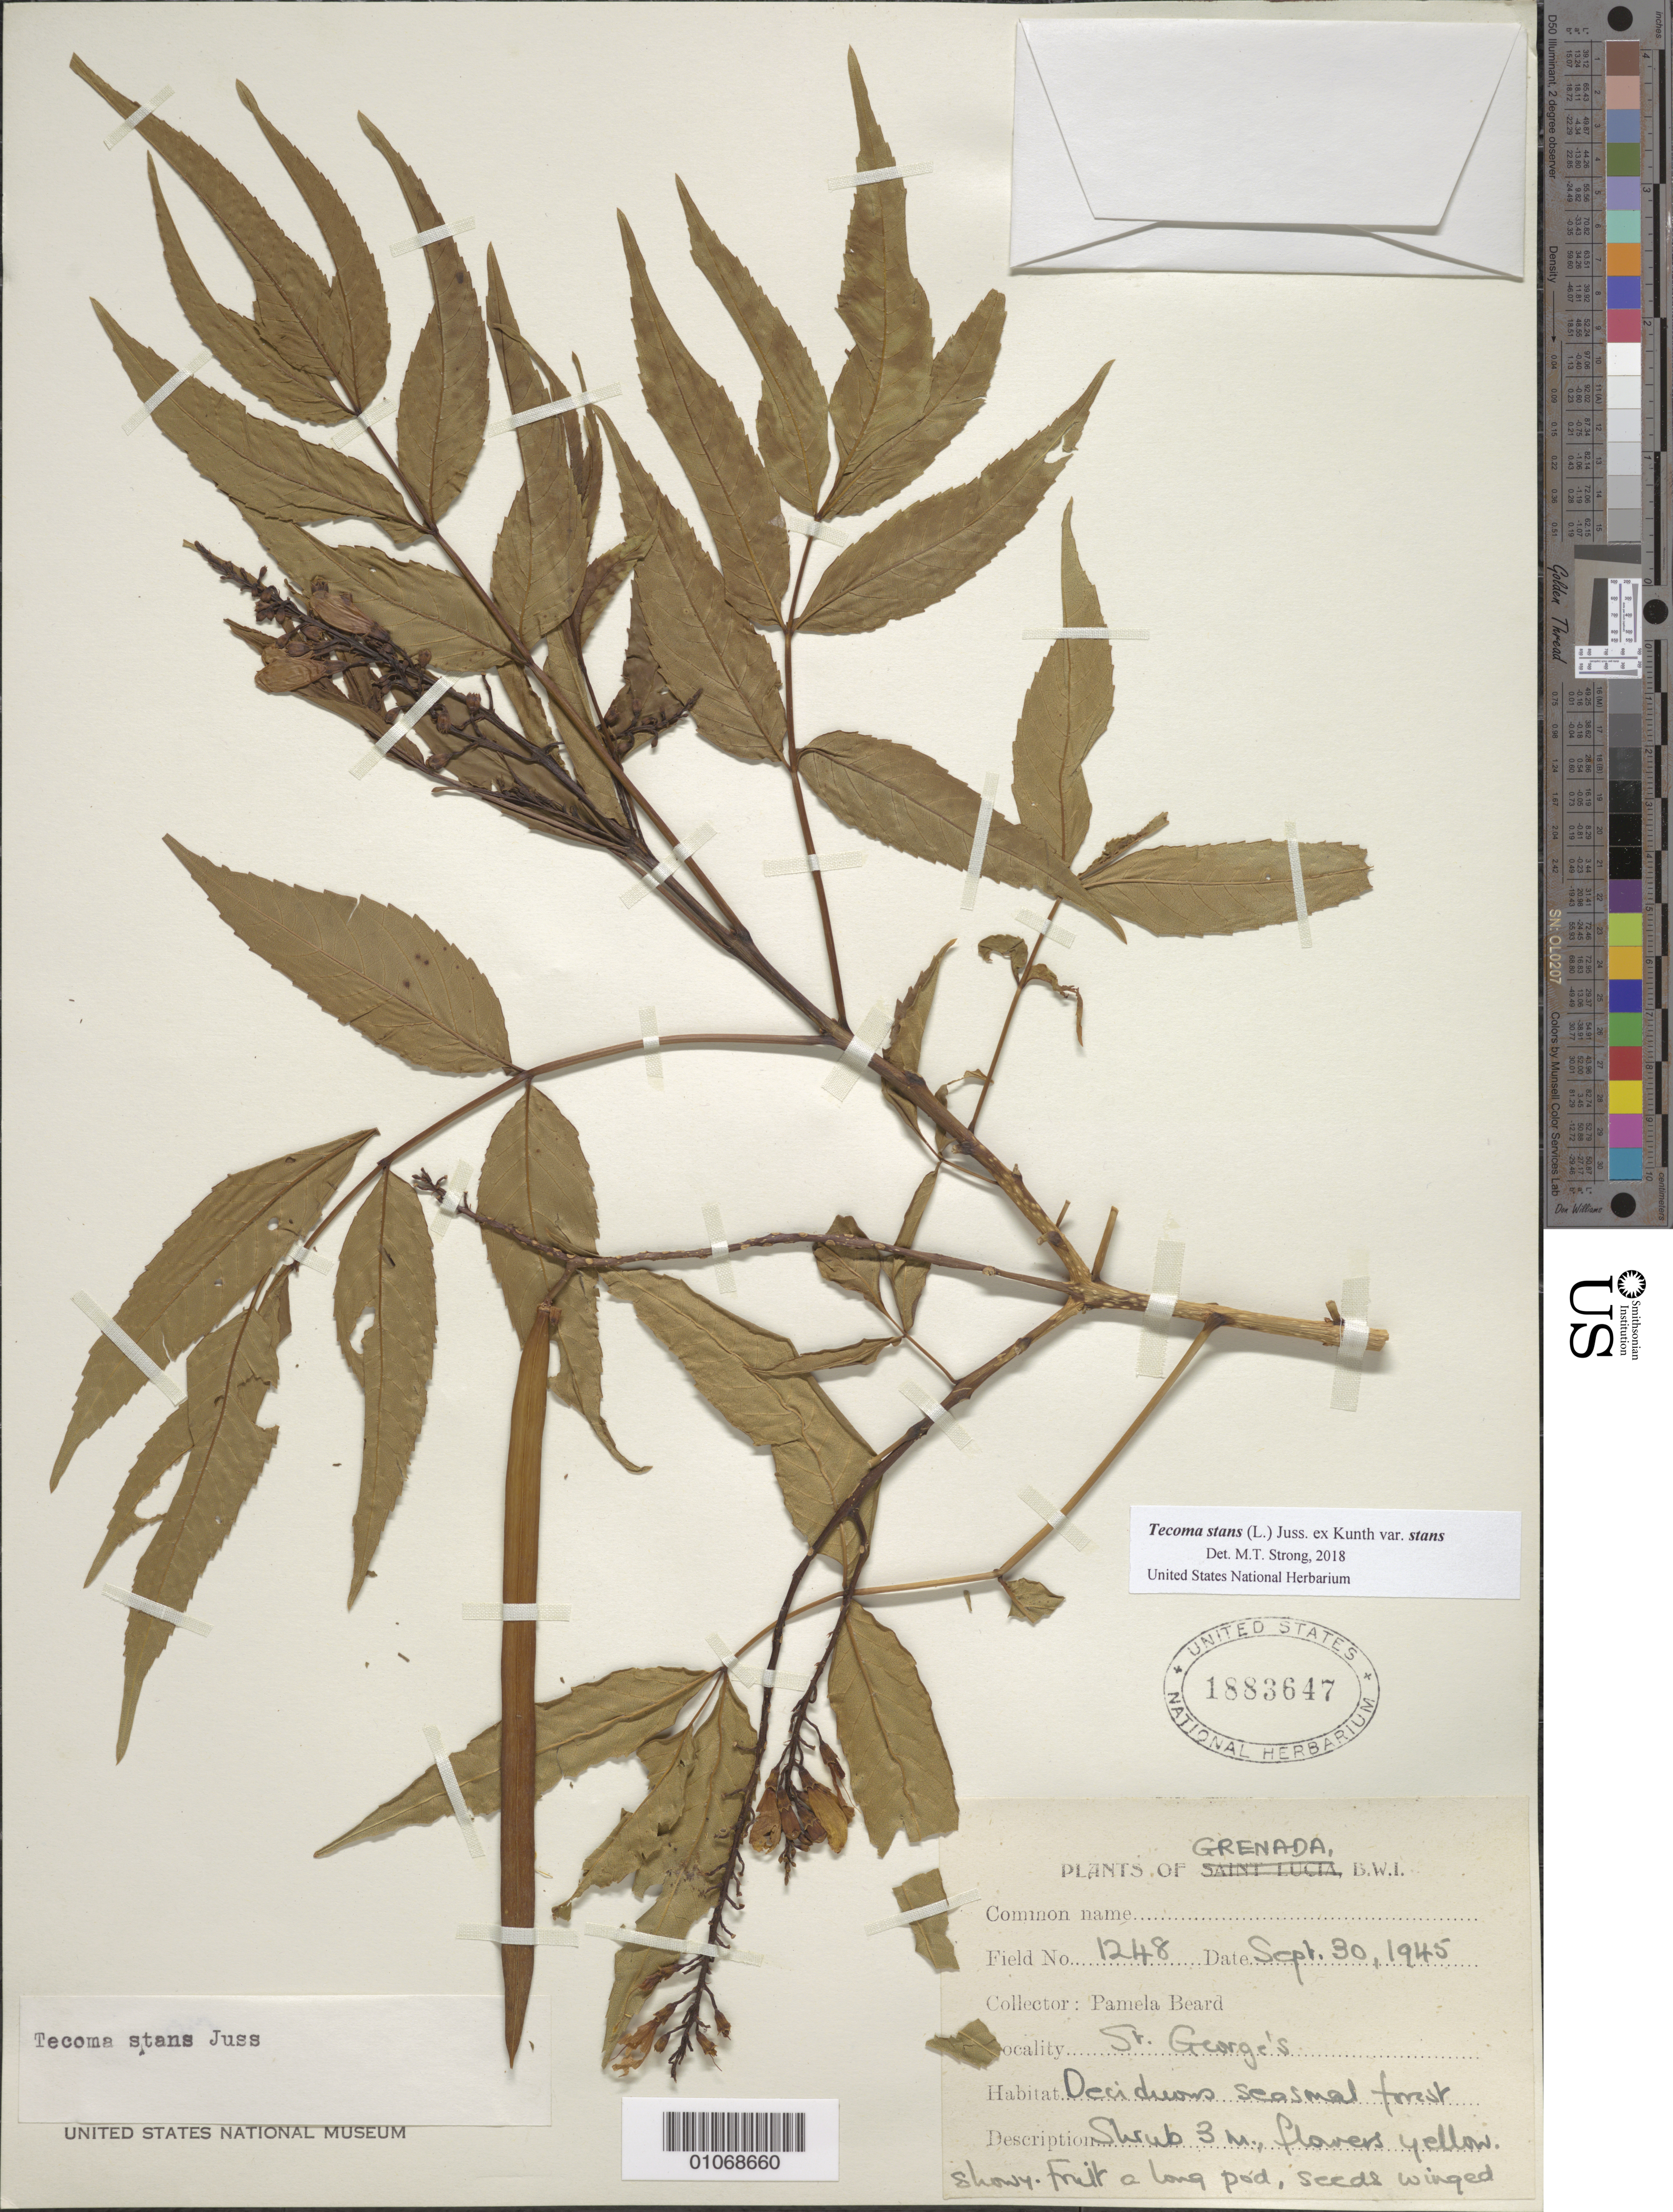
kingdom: Plantae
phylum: Tracheophyta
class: Magnoliopsida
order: Lamiales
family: Bignoniaceae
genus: Tecoma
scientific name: Tecoma stans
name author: (L.) Juss. ex Kunth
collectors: P. Beard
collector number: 1248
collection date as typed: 30 Sep 1945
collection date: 1945-09-30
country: Grenada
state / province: Saint George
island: Grenada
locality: Deciduous seasonal forest.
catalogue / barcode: US 1883647